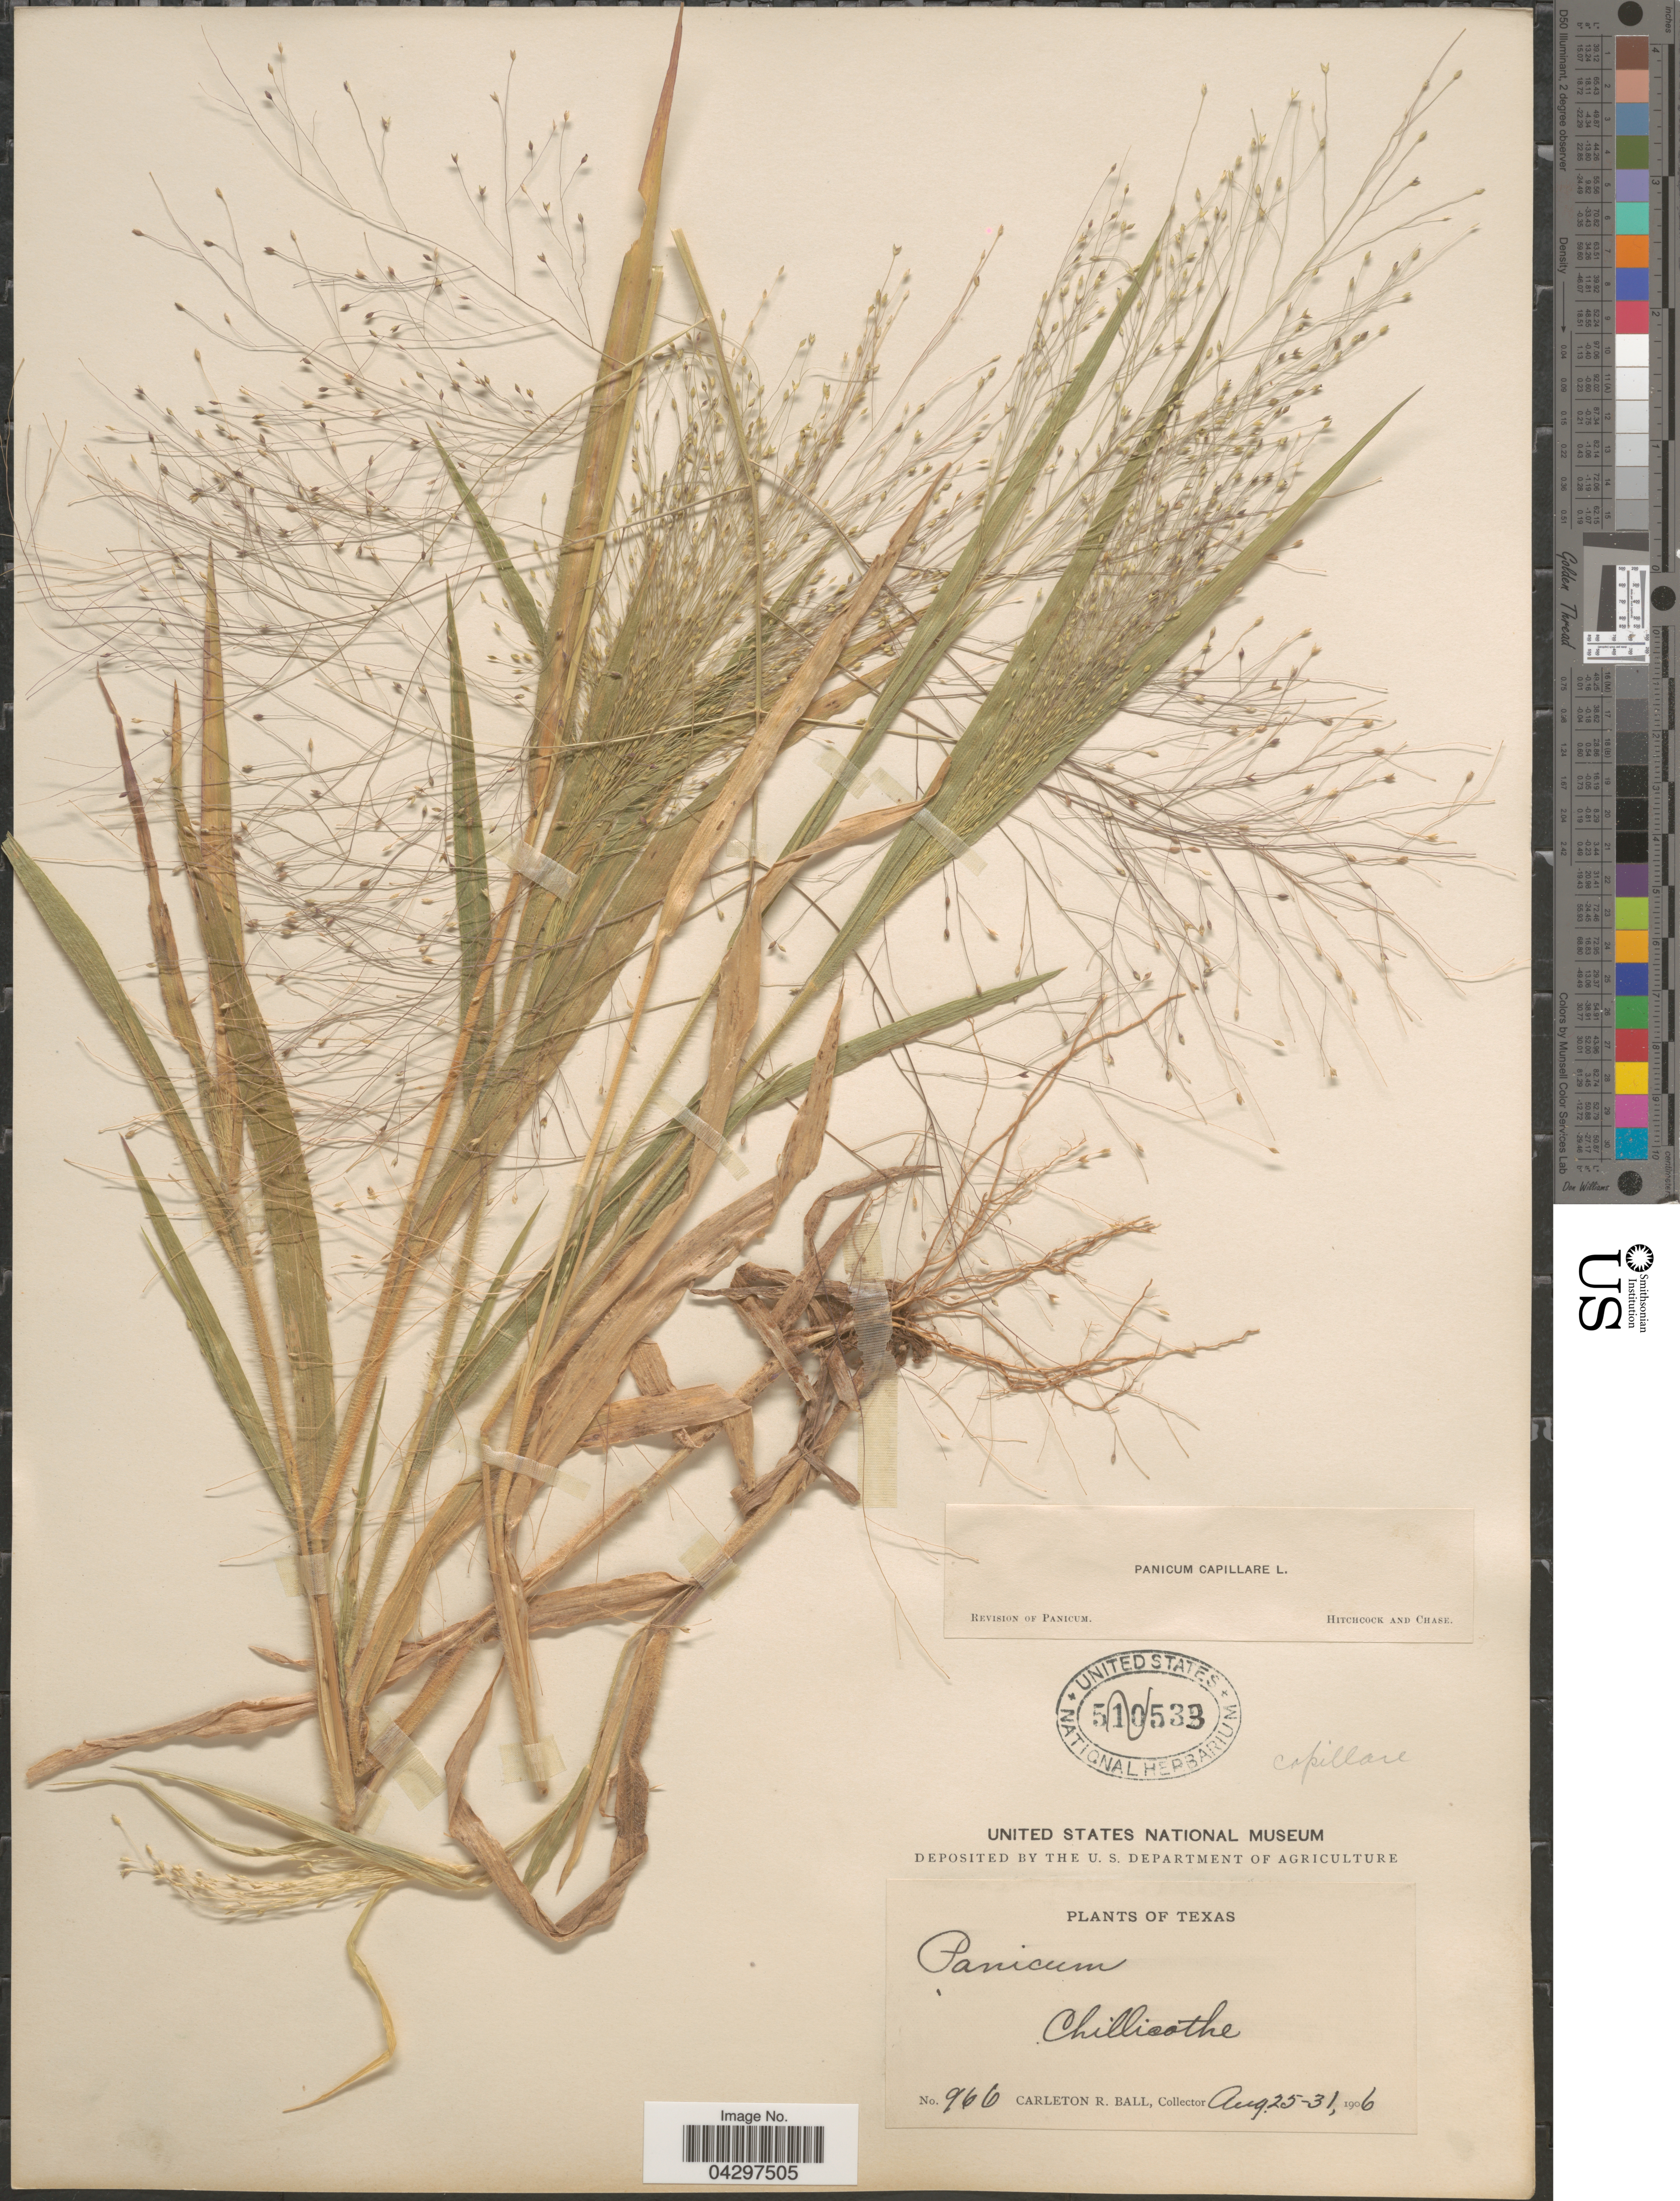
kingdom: Plantae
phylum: Tracheophyta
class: Liliopsida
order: Poales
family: Poaceae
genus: Panicum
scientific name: Panicum capillare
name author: L.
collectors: C. R. Ball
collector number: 966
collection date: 1906-08-25/1906-08-31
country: United States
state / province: Texas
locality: Chillicothe.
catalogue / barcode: US 501533